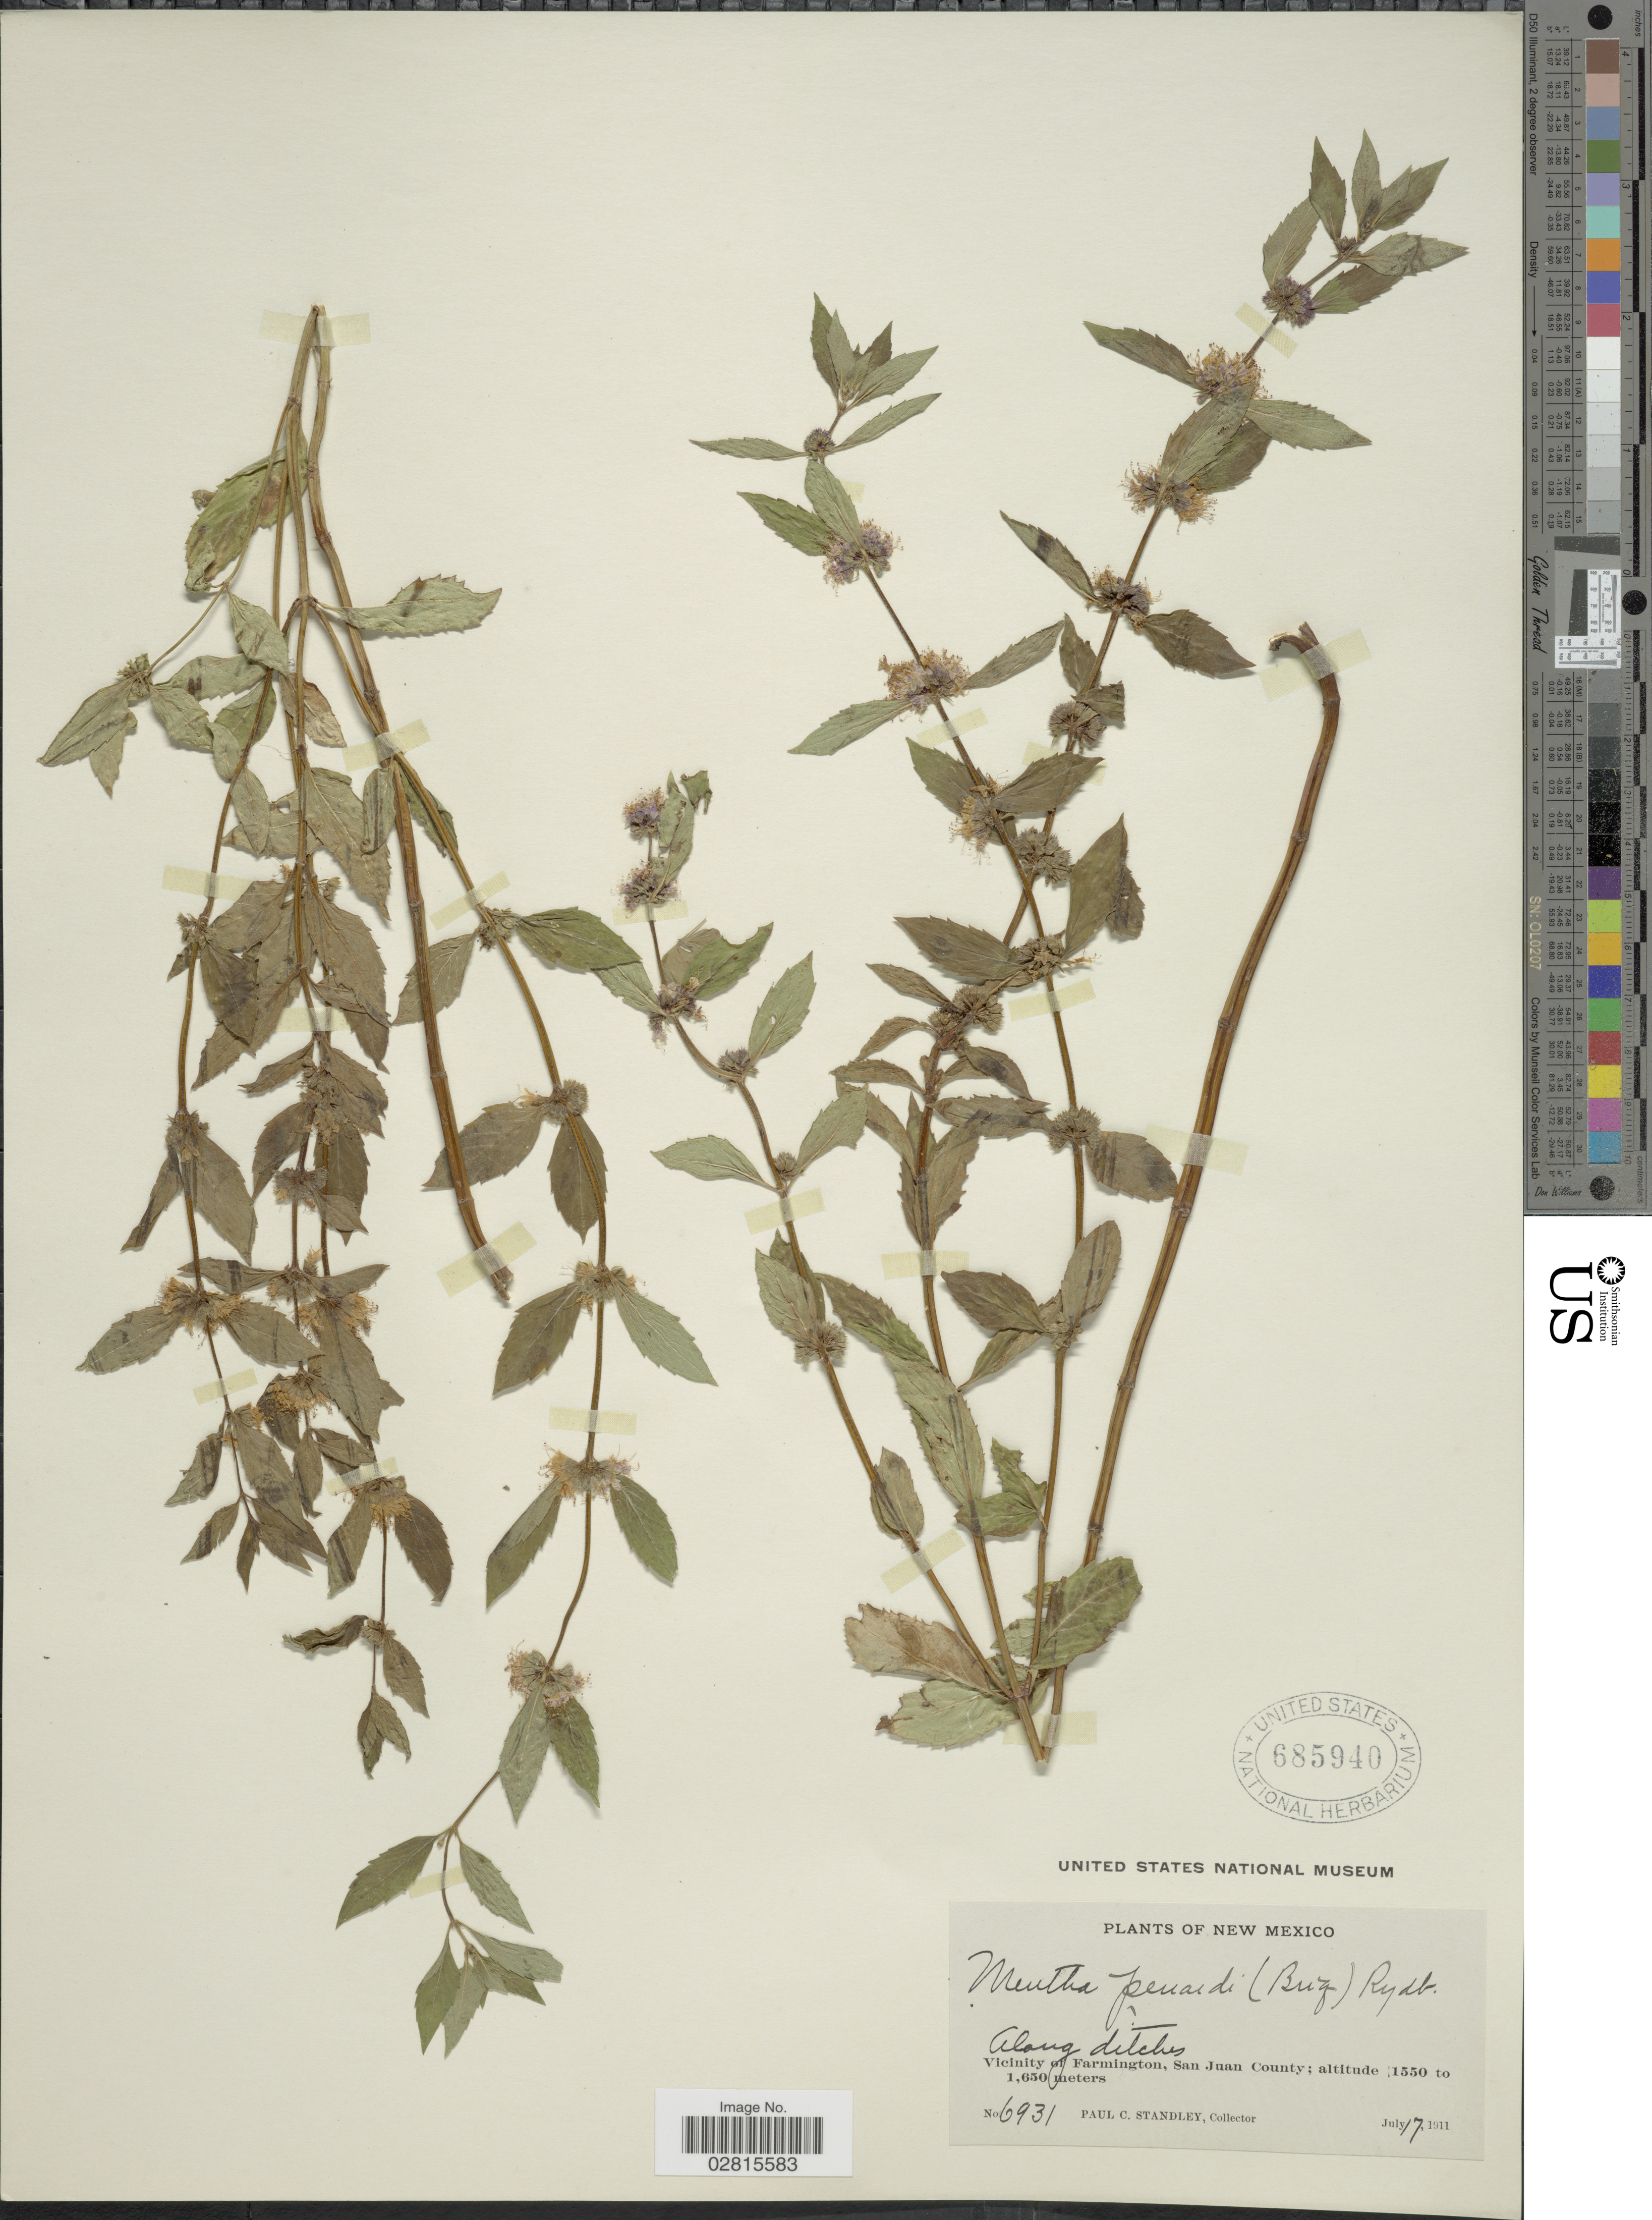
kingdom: Plantae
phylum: Tracheophyta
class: Magnoliopsida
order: Lamiales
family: Lamiaceae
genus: Mentha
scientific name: Mentha penardii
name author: (Briq.) Rydb.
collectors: P. C. Standley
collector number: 6931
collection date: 1911-07-17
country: United States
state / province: New Mexico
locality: Along ditches, Vicinity of Farmington, San Juan County.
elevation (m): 1550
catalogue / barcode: US 685940